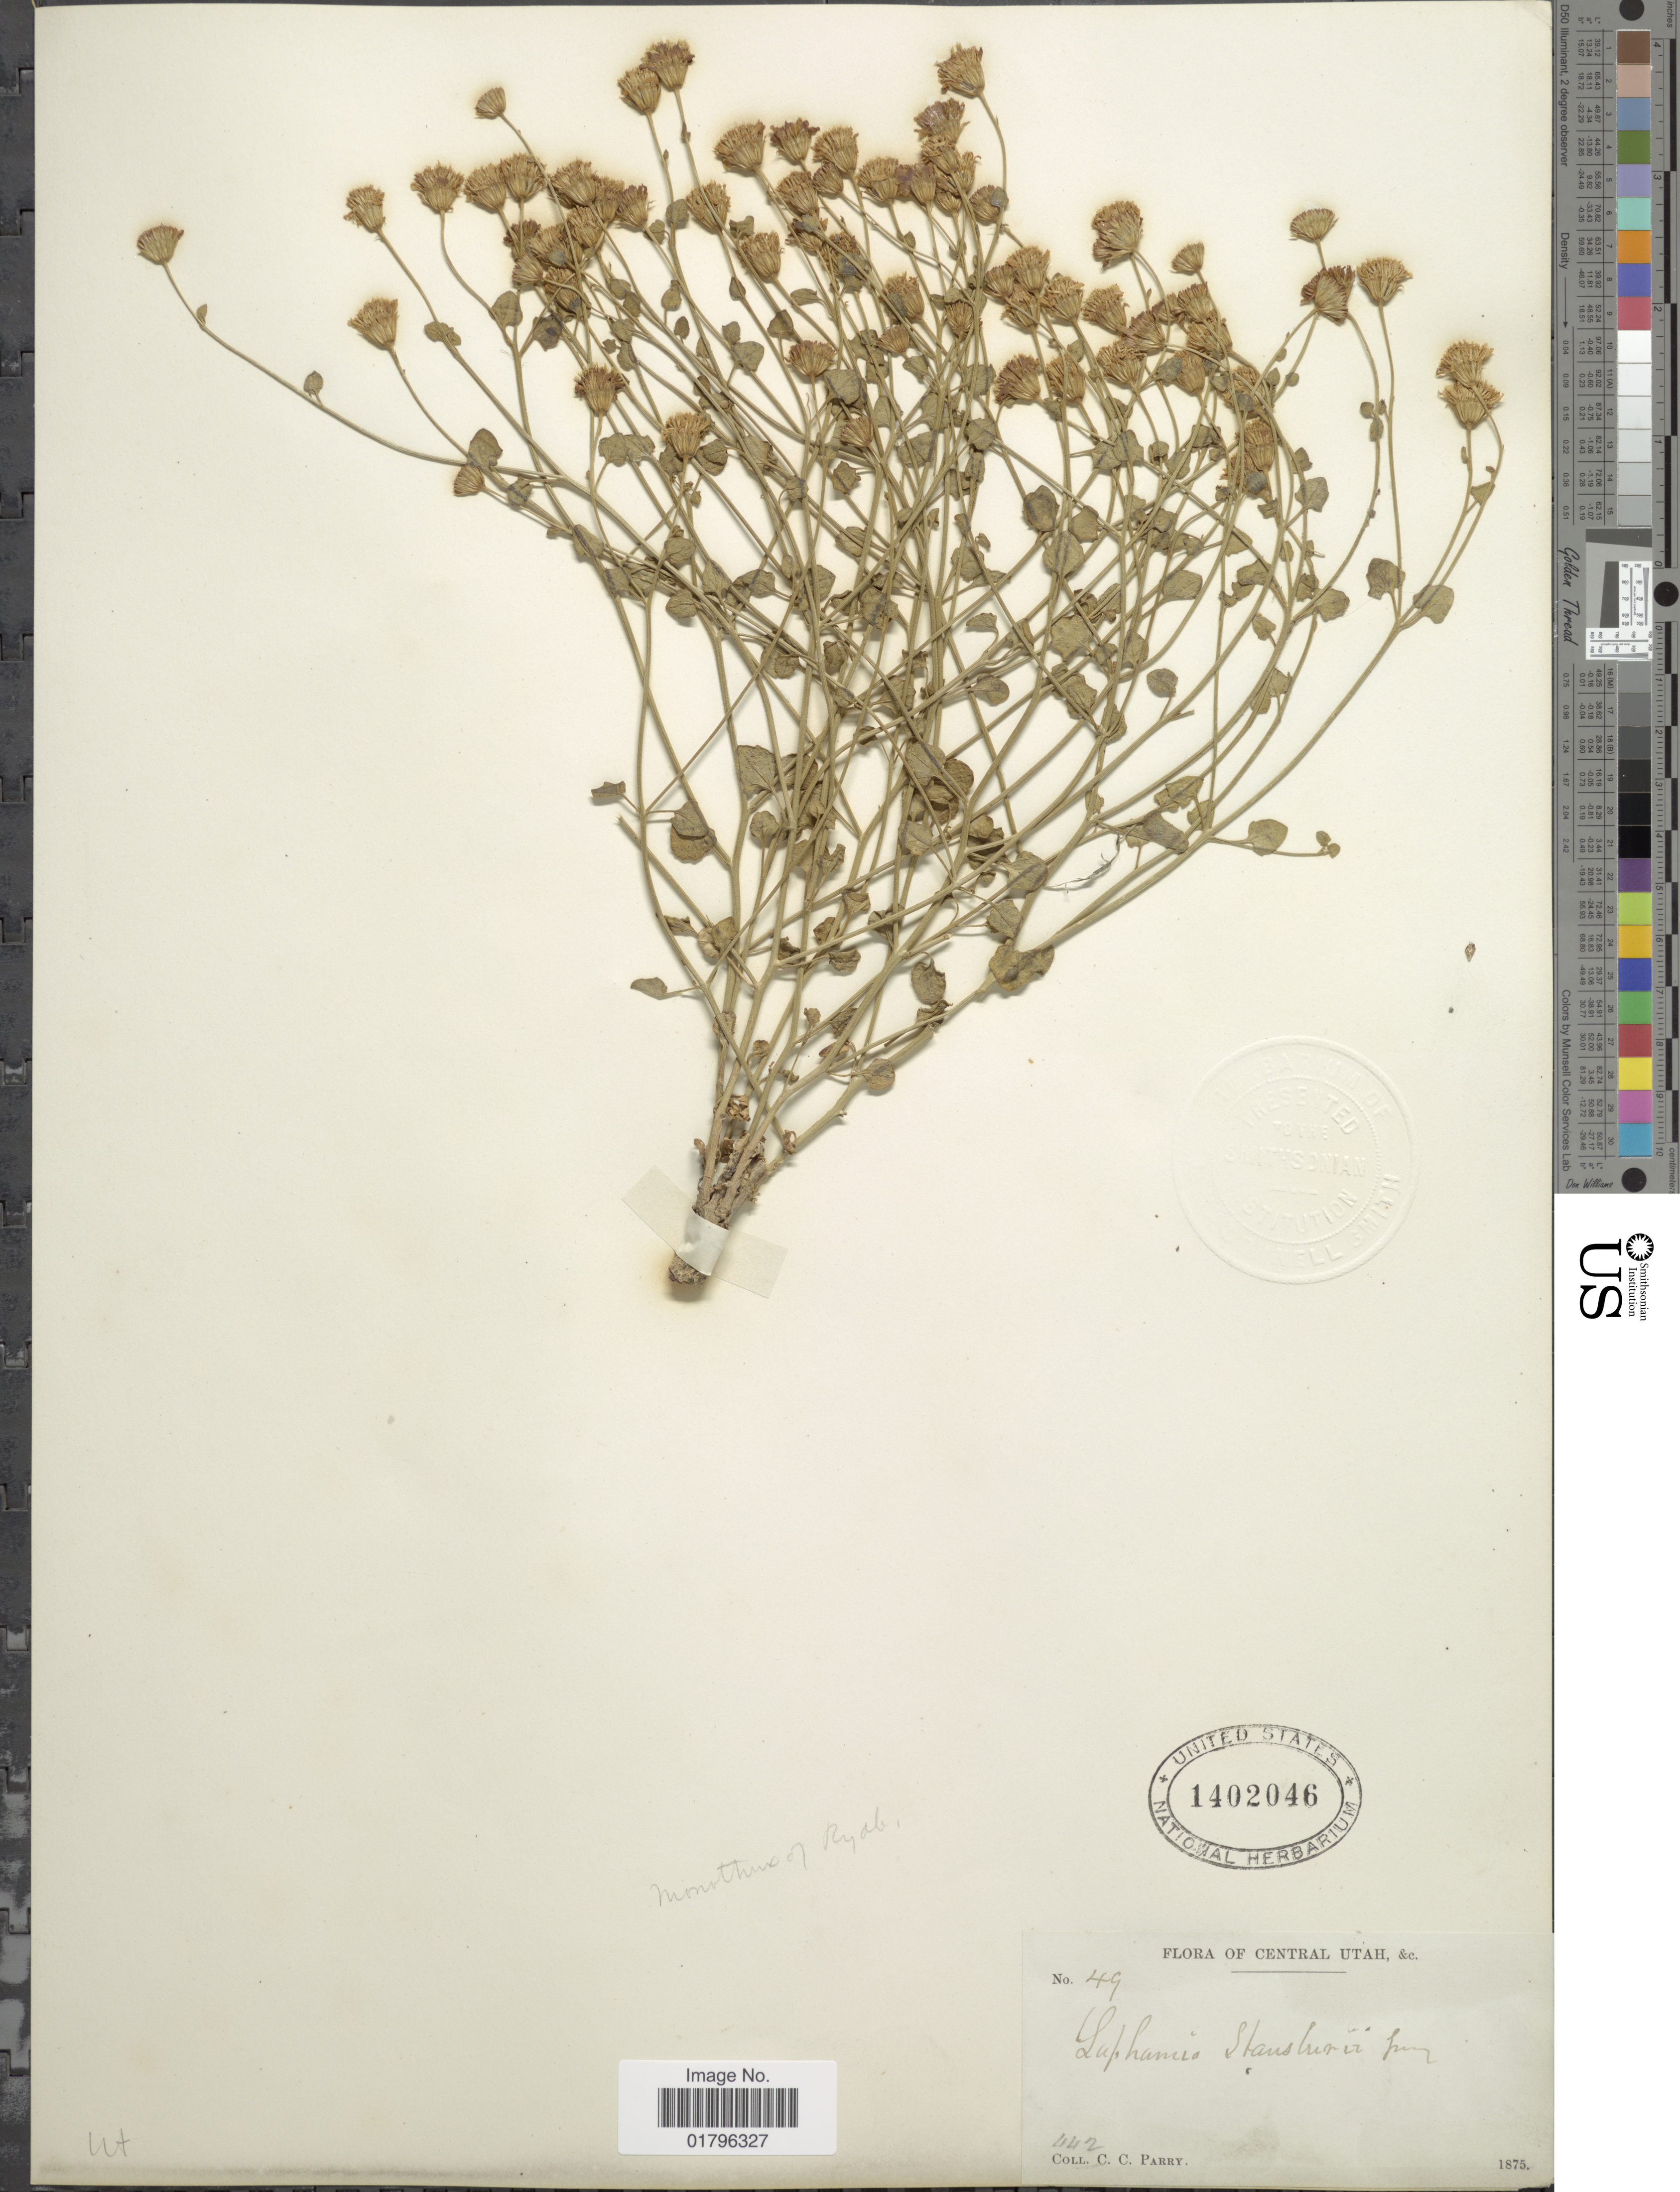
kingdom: Plantae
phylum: Tracheophyta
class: Magnoliopsida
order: Asterales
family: Asteraceae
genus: Perityle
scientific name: Perityle stansburyi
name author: (A. Gray) J.F. Macbr.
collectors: C. C. Parry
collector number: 49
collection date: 1875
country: United States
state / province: Utah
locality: Central Utah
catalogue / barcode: US 1402046